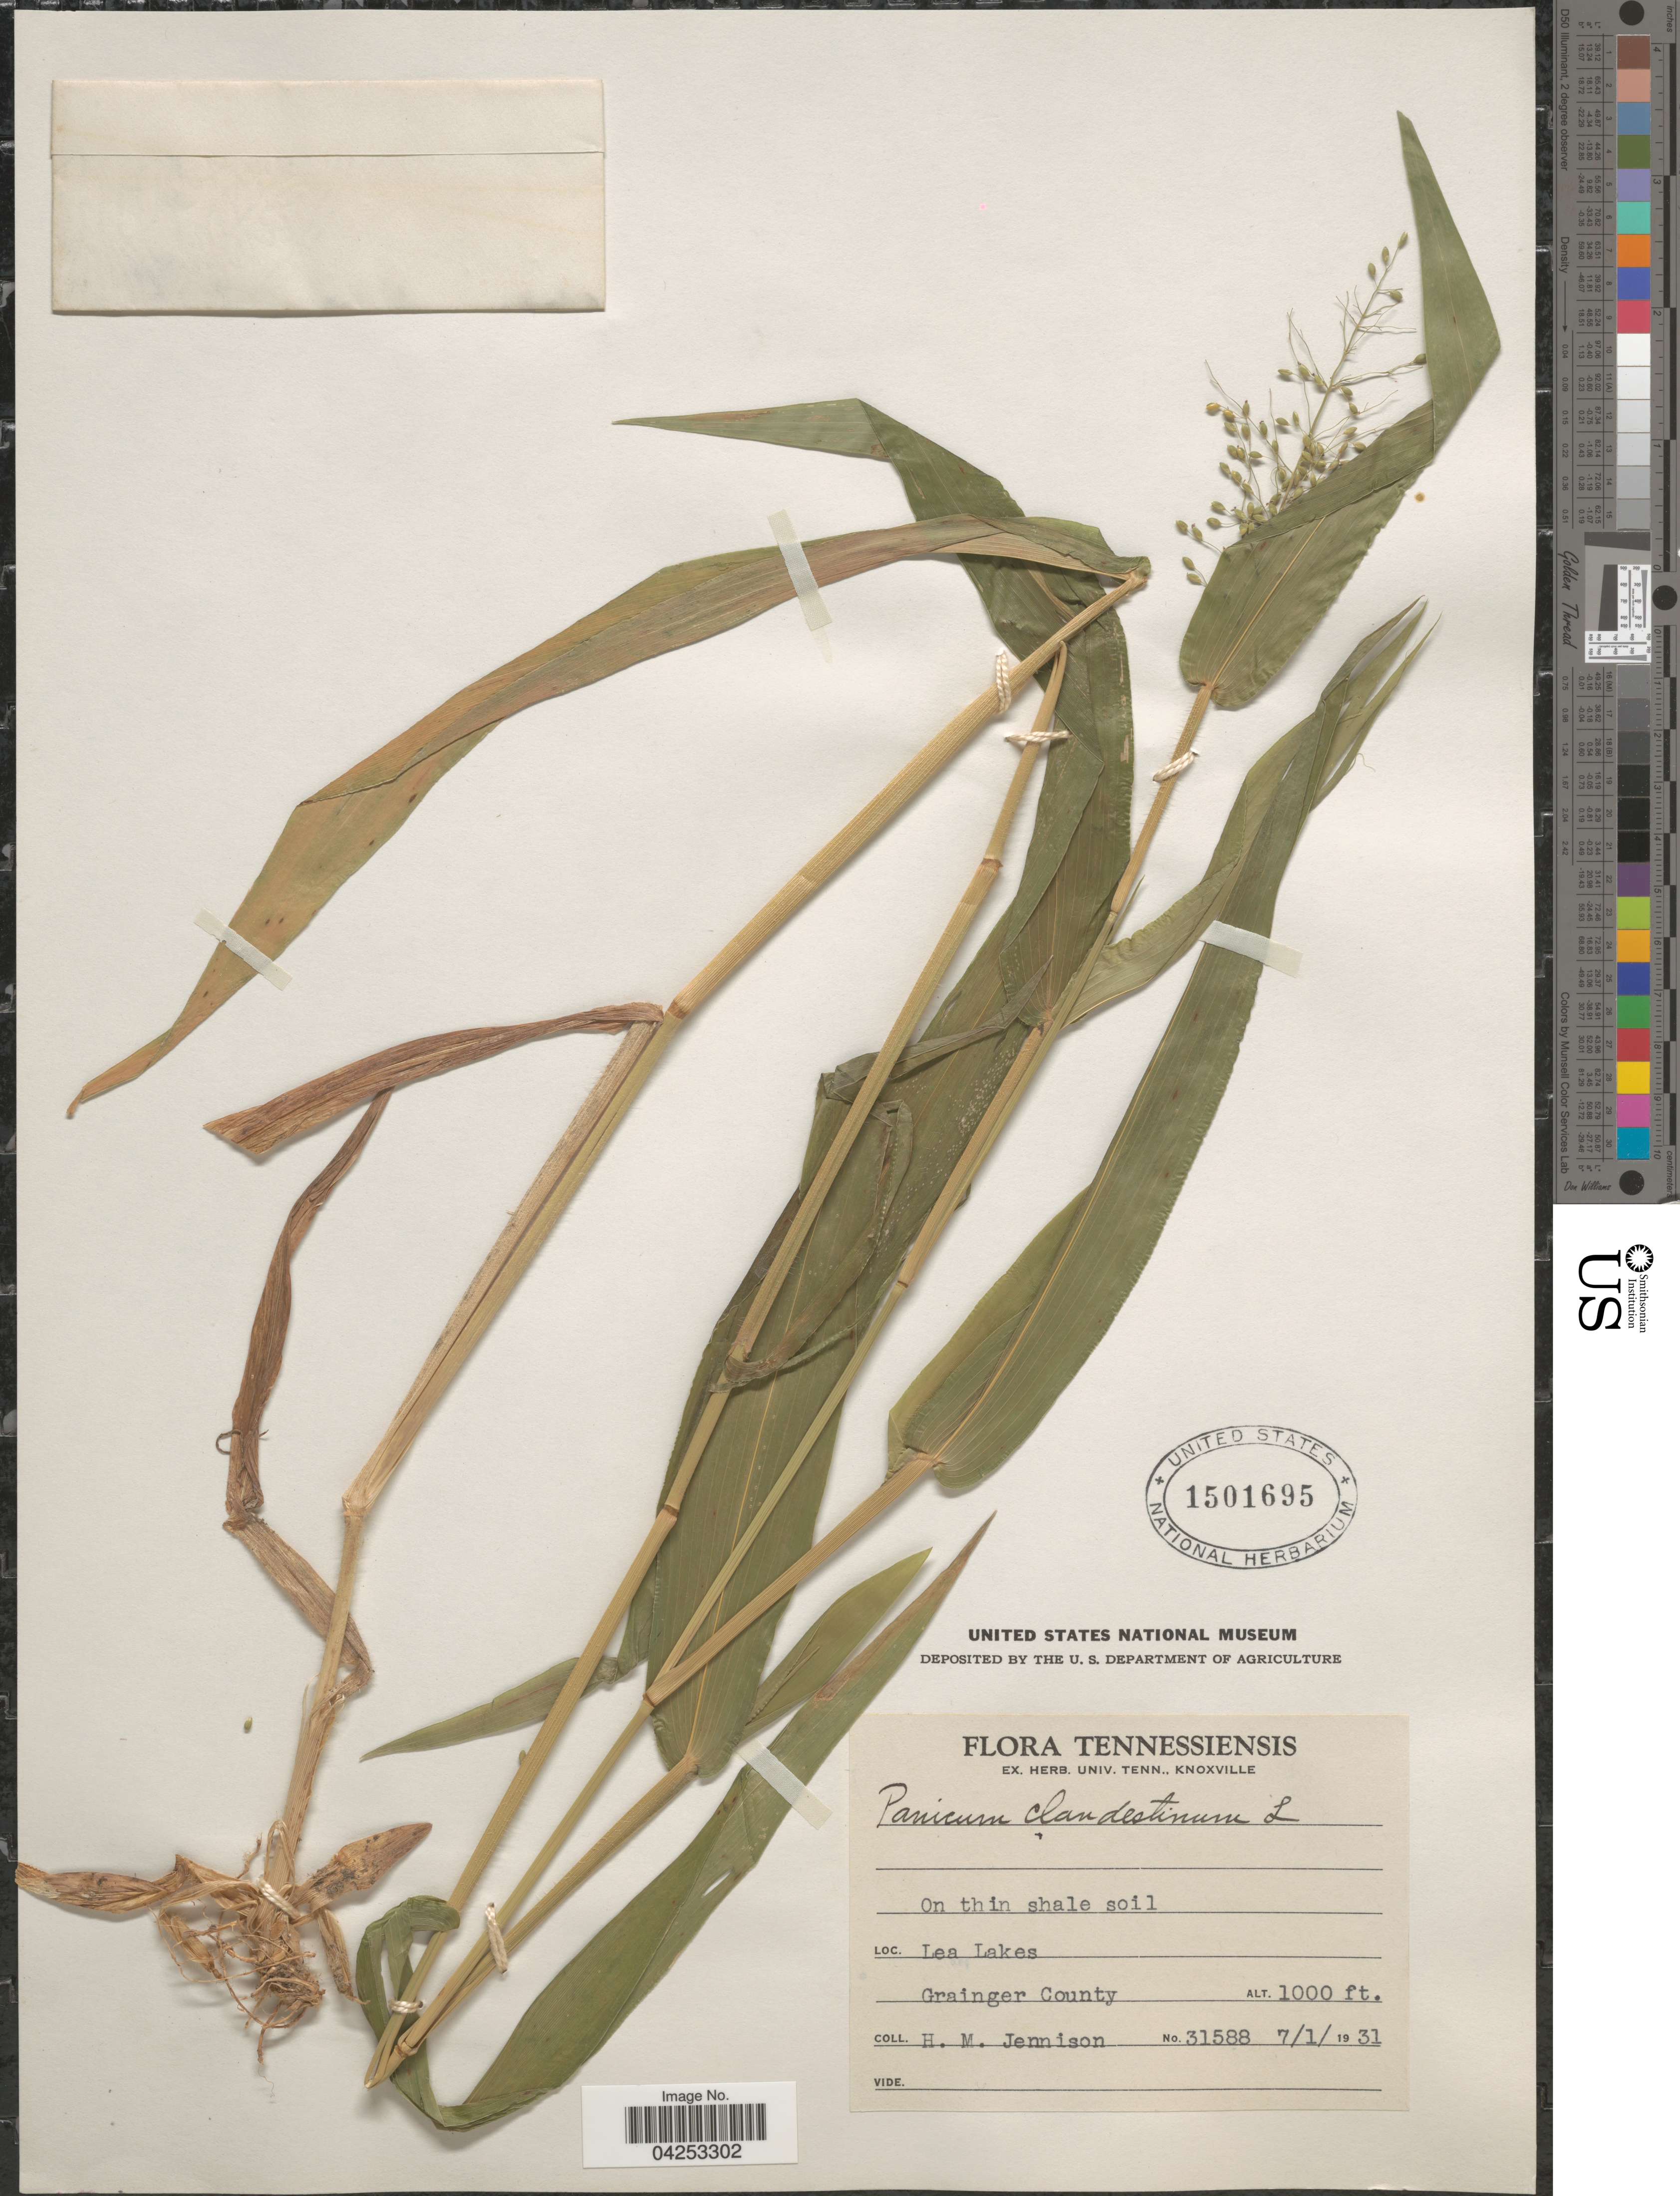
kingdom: Plantae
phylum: Tracheophyta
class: Liliopsida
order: Poales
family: Poaceae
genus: Dichanthelium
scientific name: Dichanthelium clandestinum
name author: (L.) Gould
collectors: H. Jennison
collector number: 31588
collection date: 1931-07-01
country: United States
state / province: Tennessee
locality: Lea Lakes, Grainger County.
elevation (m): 305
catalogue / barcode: US 1501695